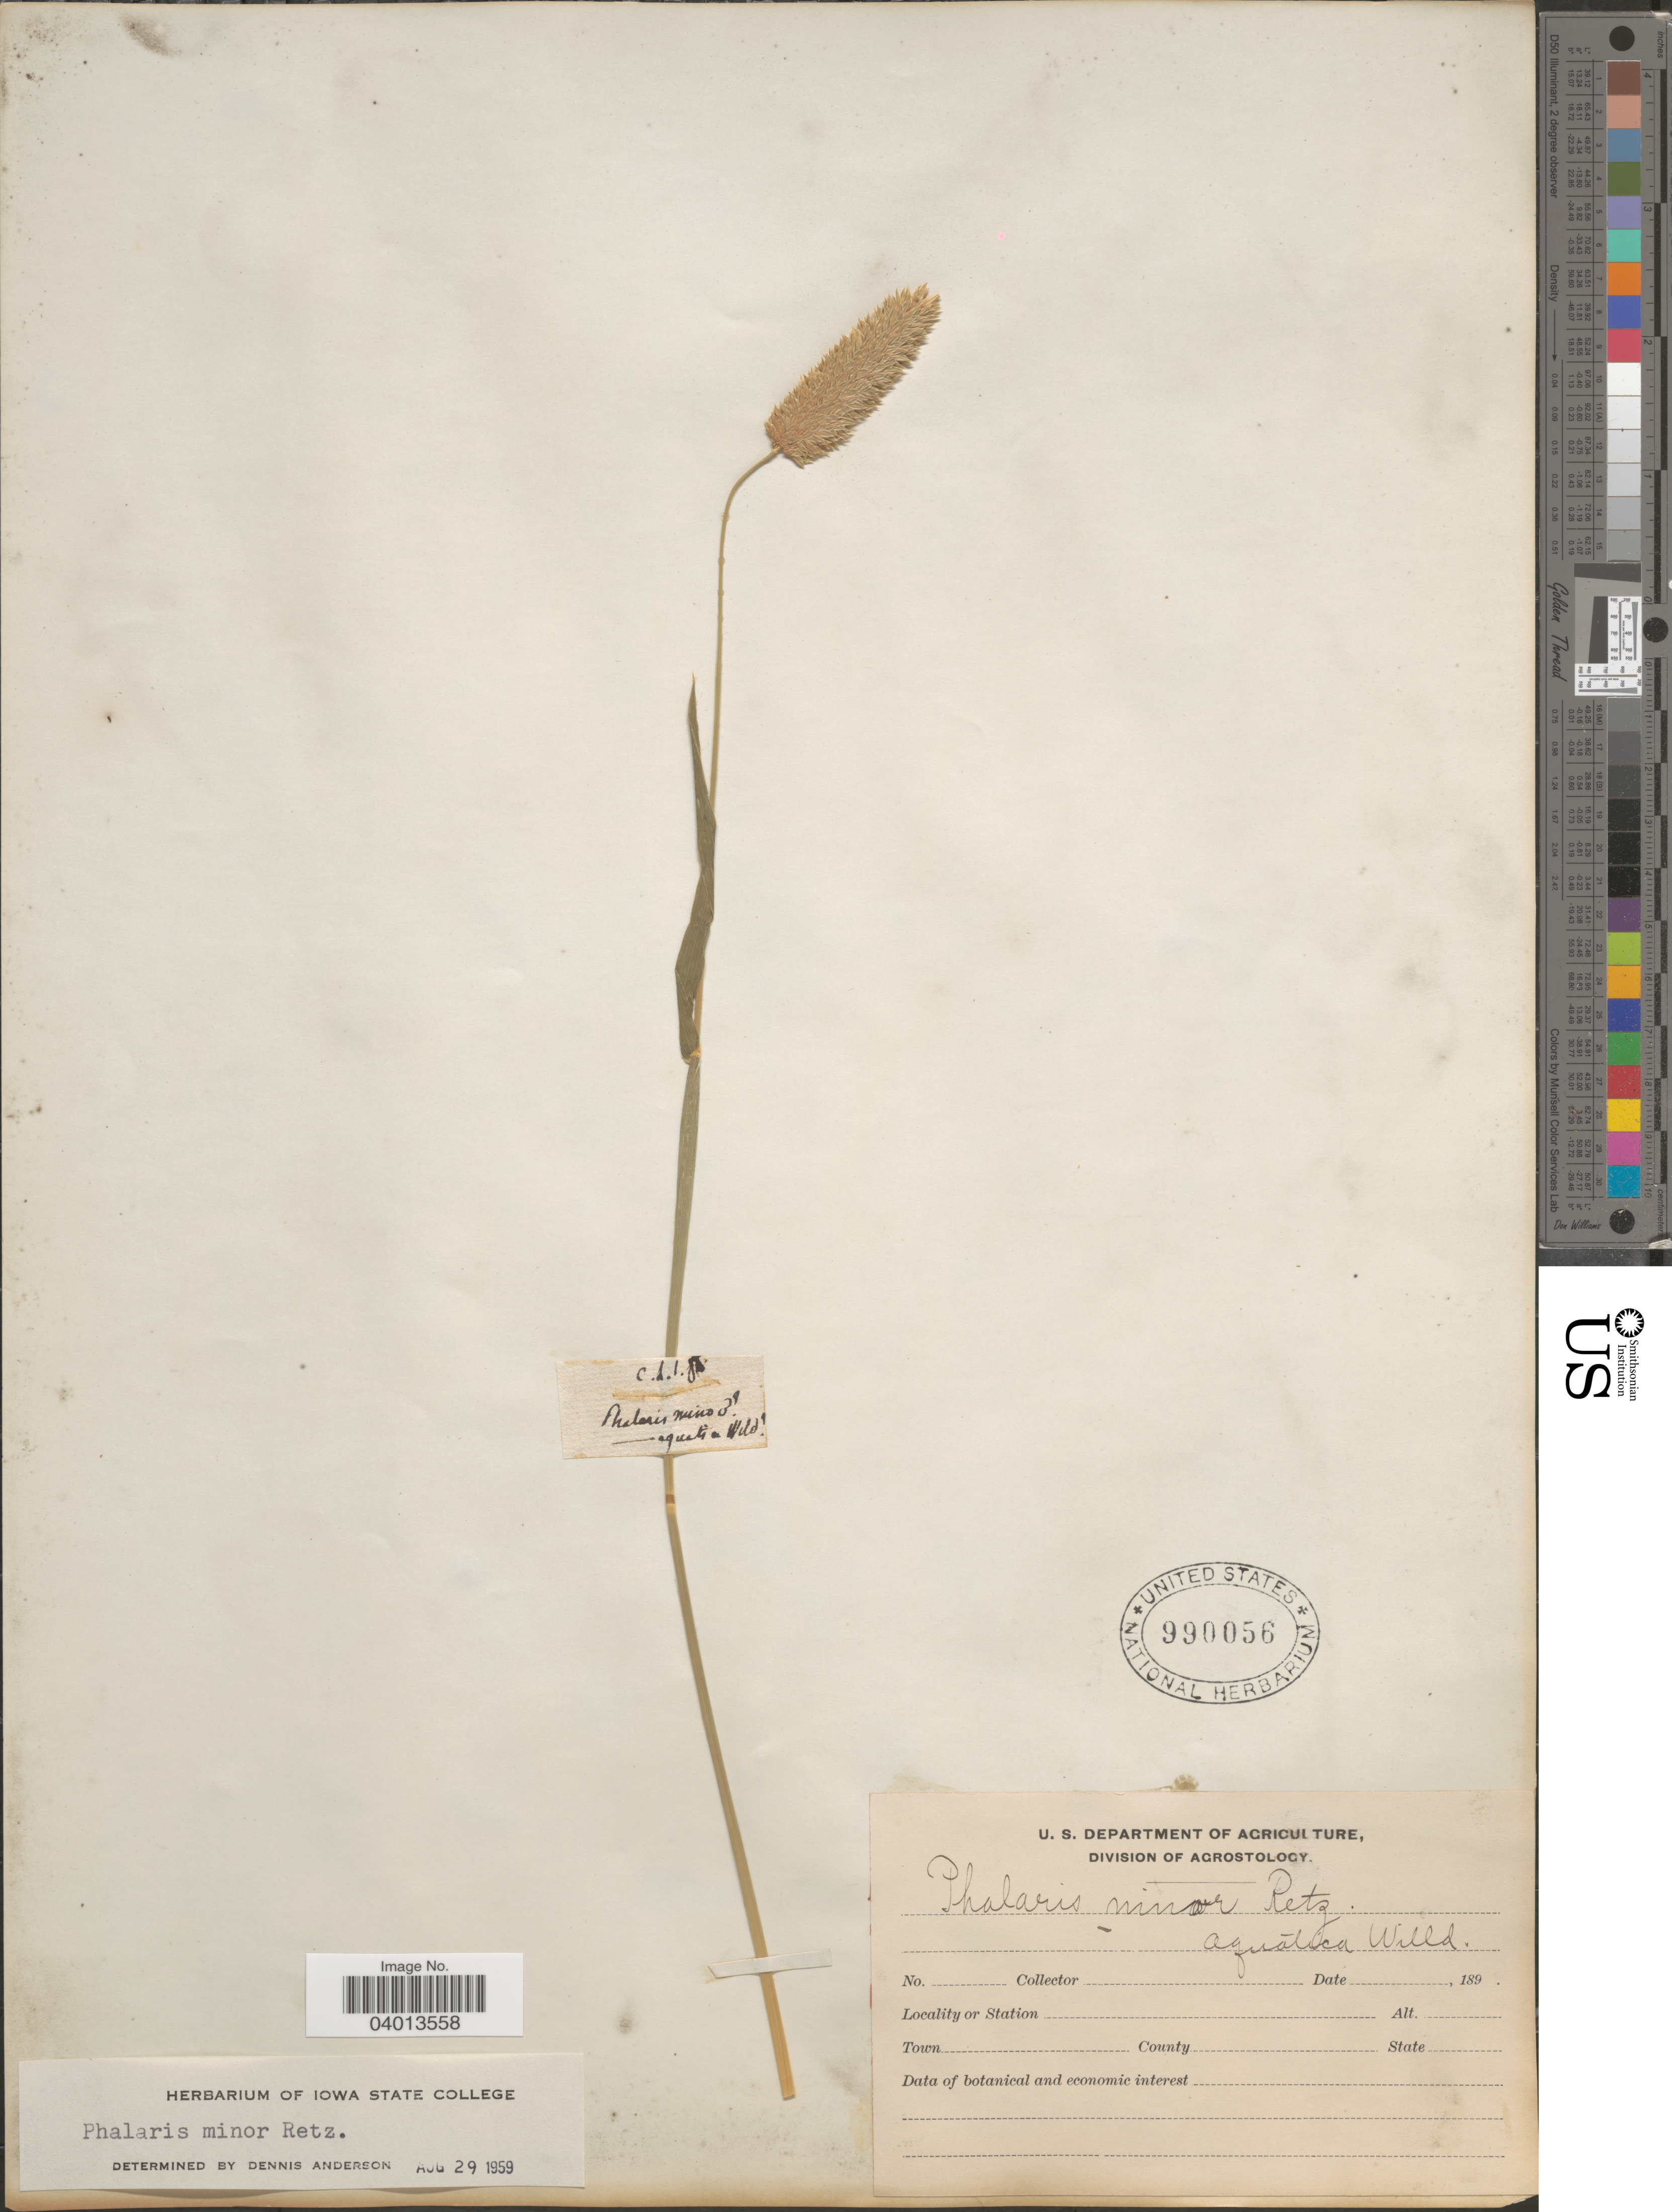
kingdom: Plantae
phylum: Tracheophyta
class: Liliopsida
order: Poales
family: Poaceae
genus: Phalaris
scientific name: Phalaris minor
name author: Retz.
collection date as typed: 189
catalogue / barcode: US 990056